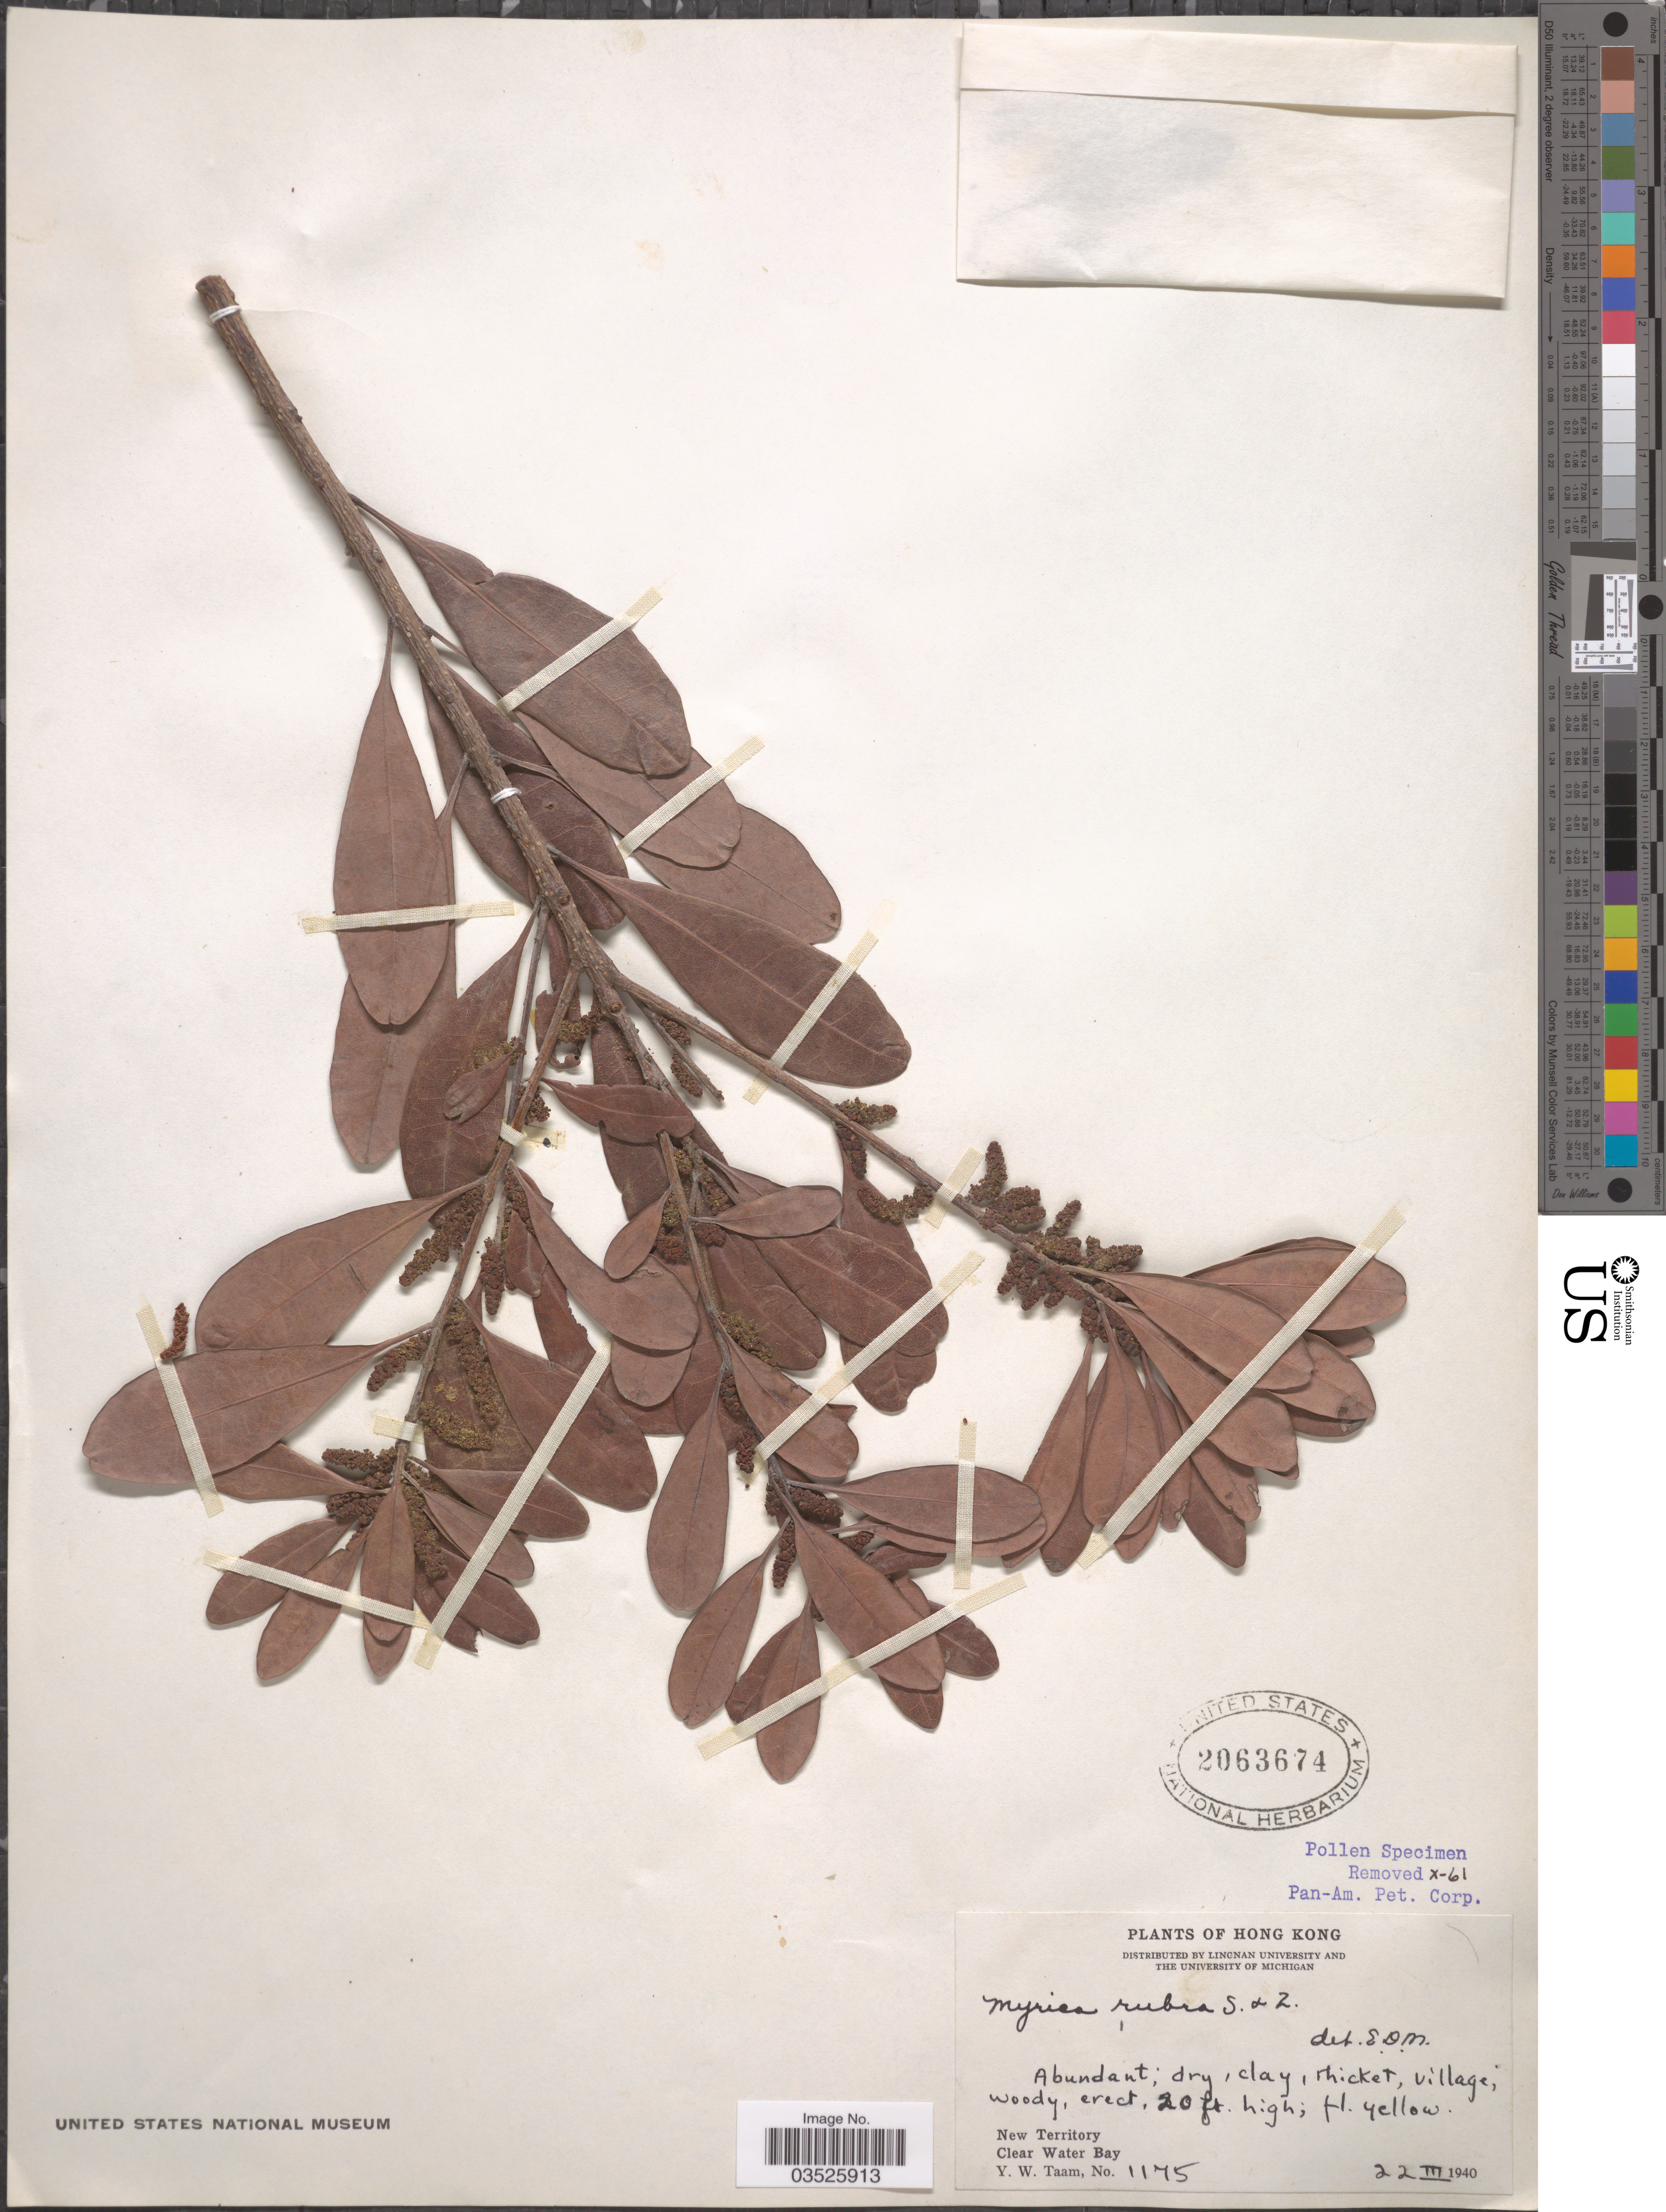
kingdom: Plantae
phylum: Tracheophyta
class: Magnoliopsida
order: Fagales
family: Myricaceae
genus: Morella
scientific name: Morella rubra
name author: Lour.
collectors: Y. W. Taam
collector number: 1175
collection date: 1940-03-22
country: China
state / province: Hong Kong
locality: Village. New Territory. Clear Water Bay.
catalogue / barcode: US 2063674